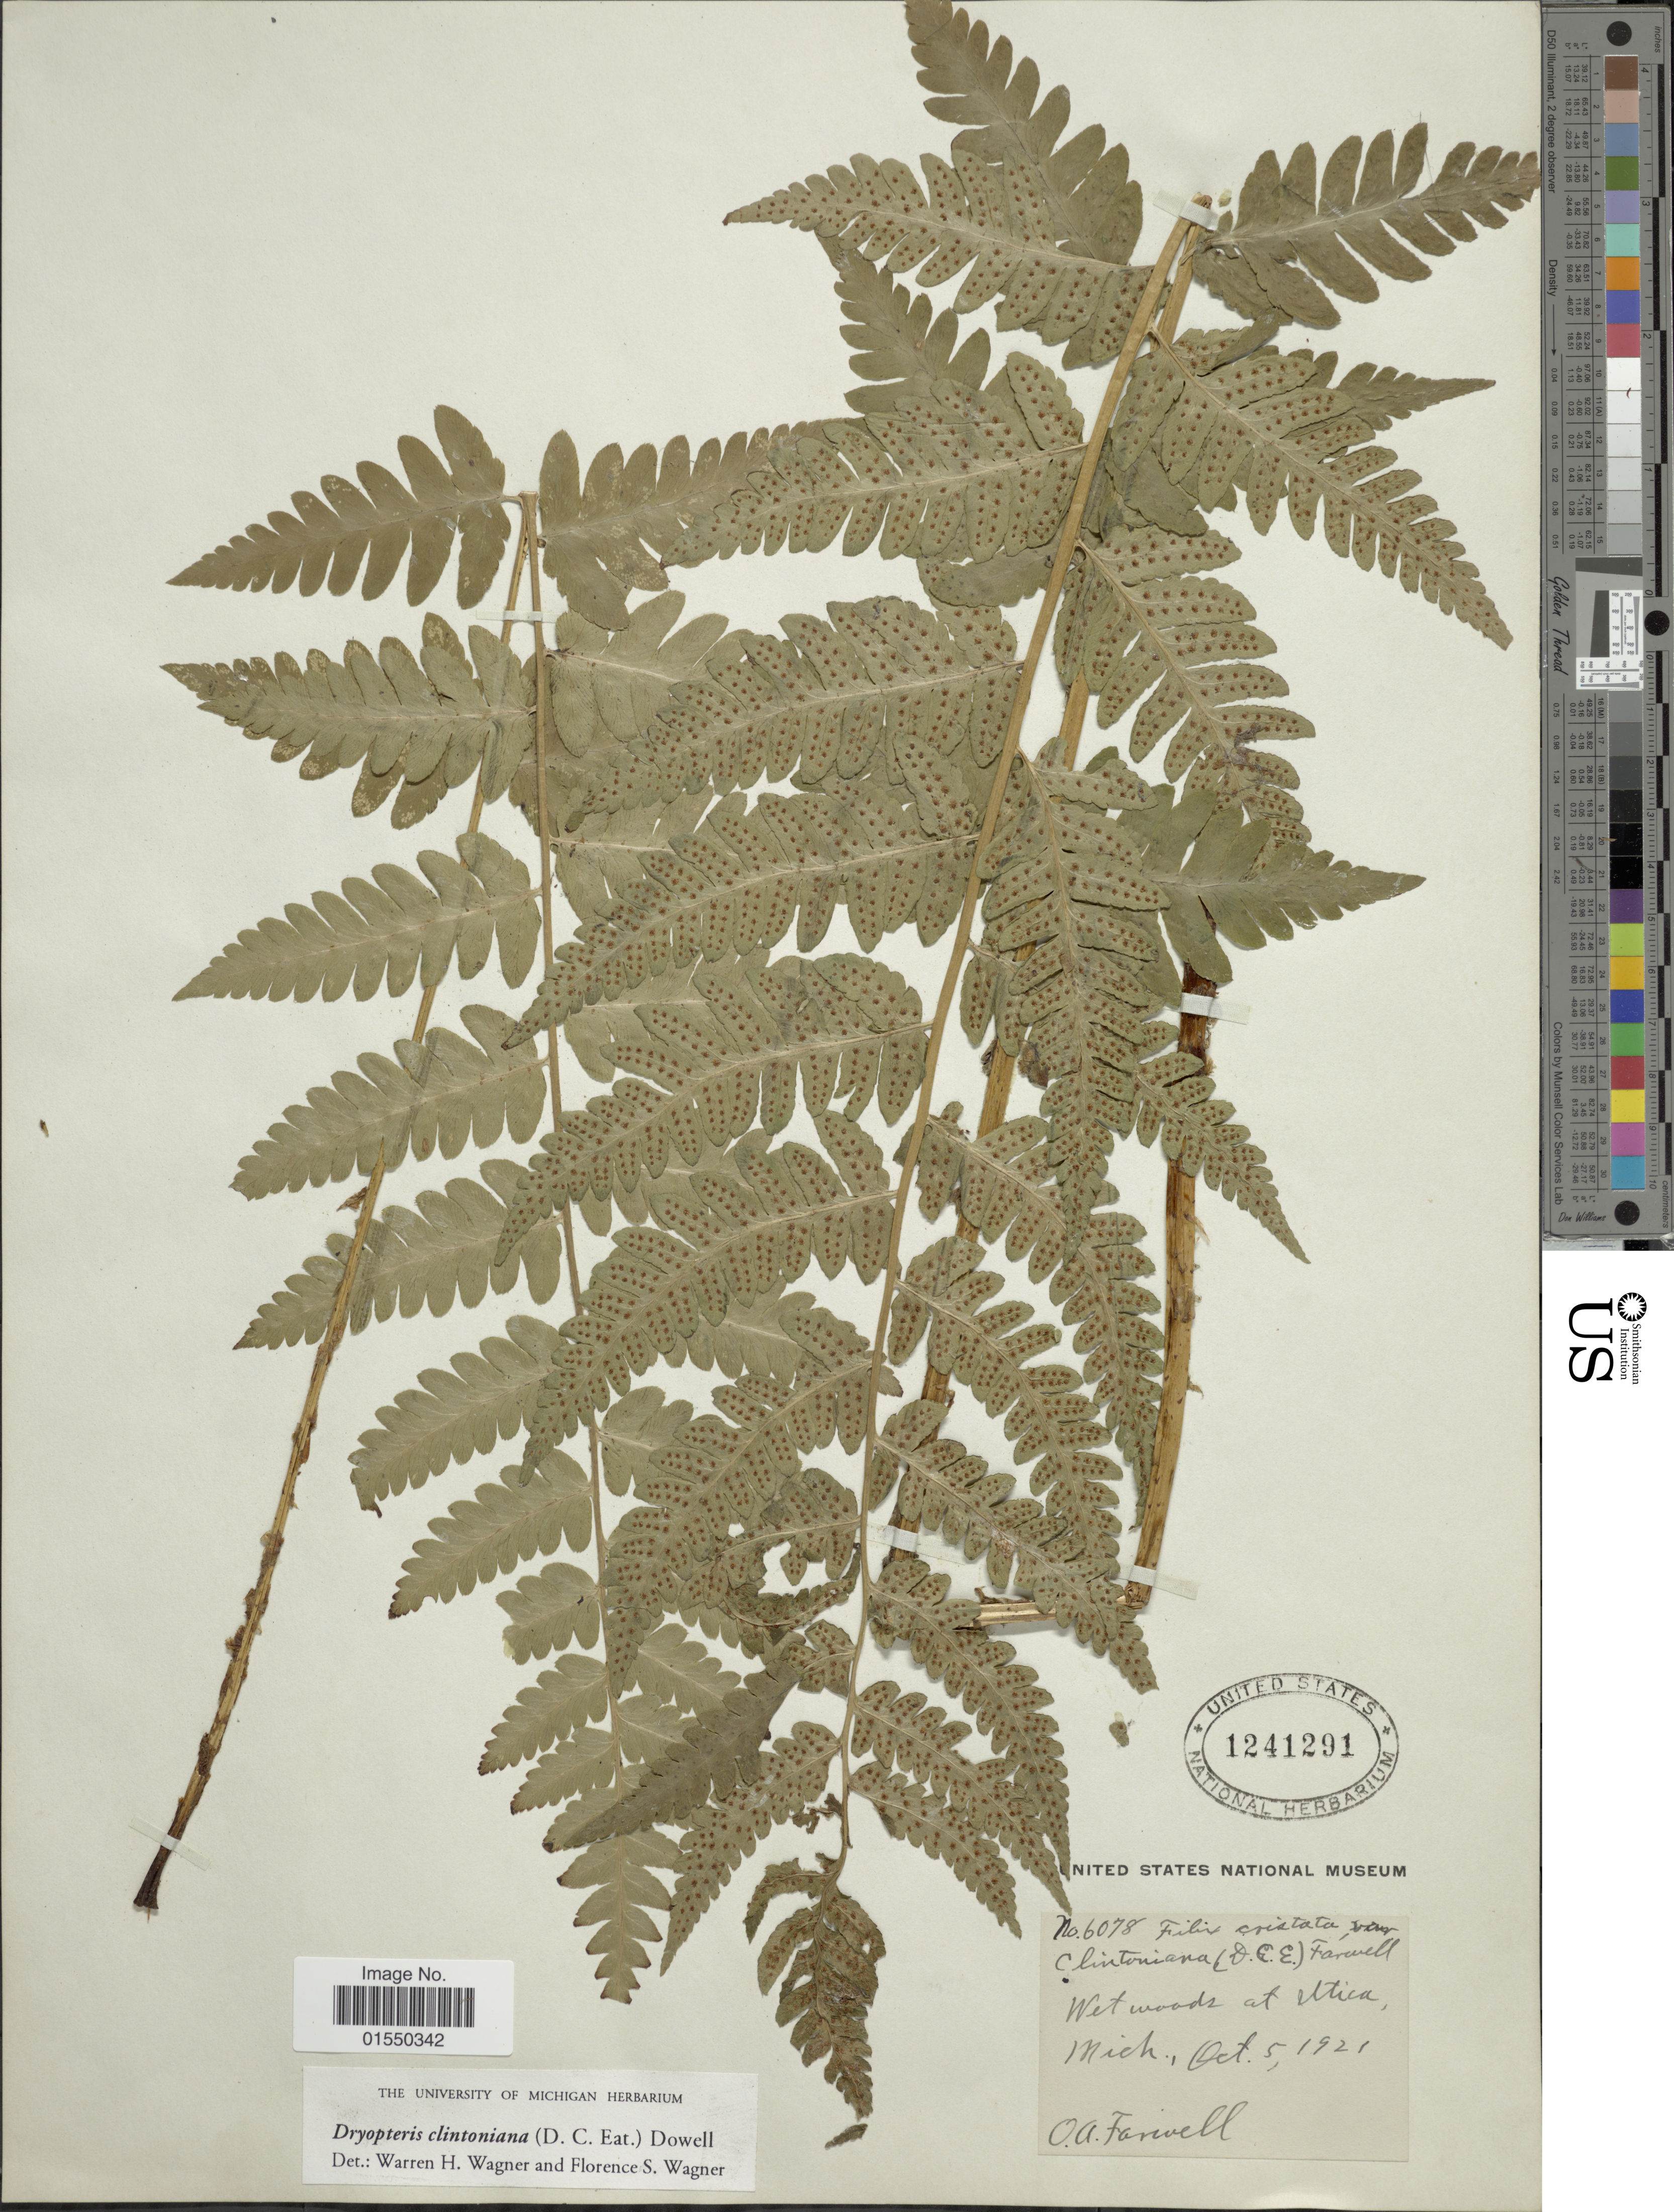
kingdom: Plantae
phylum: Tracheophyta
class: Polypodiopsida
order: Polypodiales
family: Dryopteridaceae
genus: Dryopteris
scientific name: Dryopteris clintoniana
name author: (D.C. Eaton) Dowell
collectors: O. Farwell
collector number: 6078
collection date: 1921-10-05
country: United States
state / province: Michigan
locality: Wet woods at Utica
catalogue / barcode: US 1241291